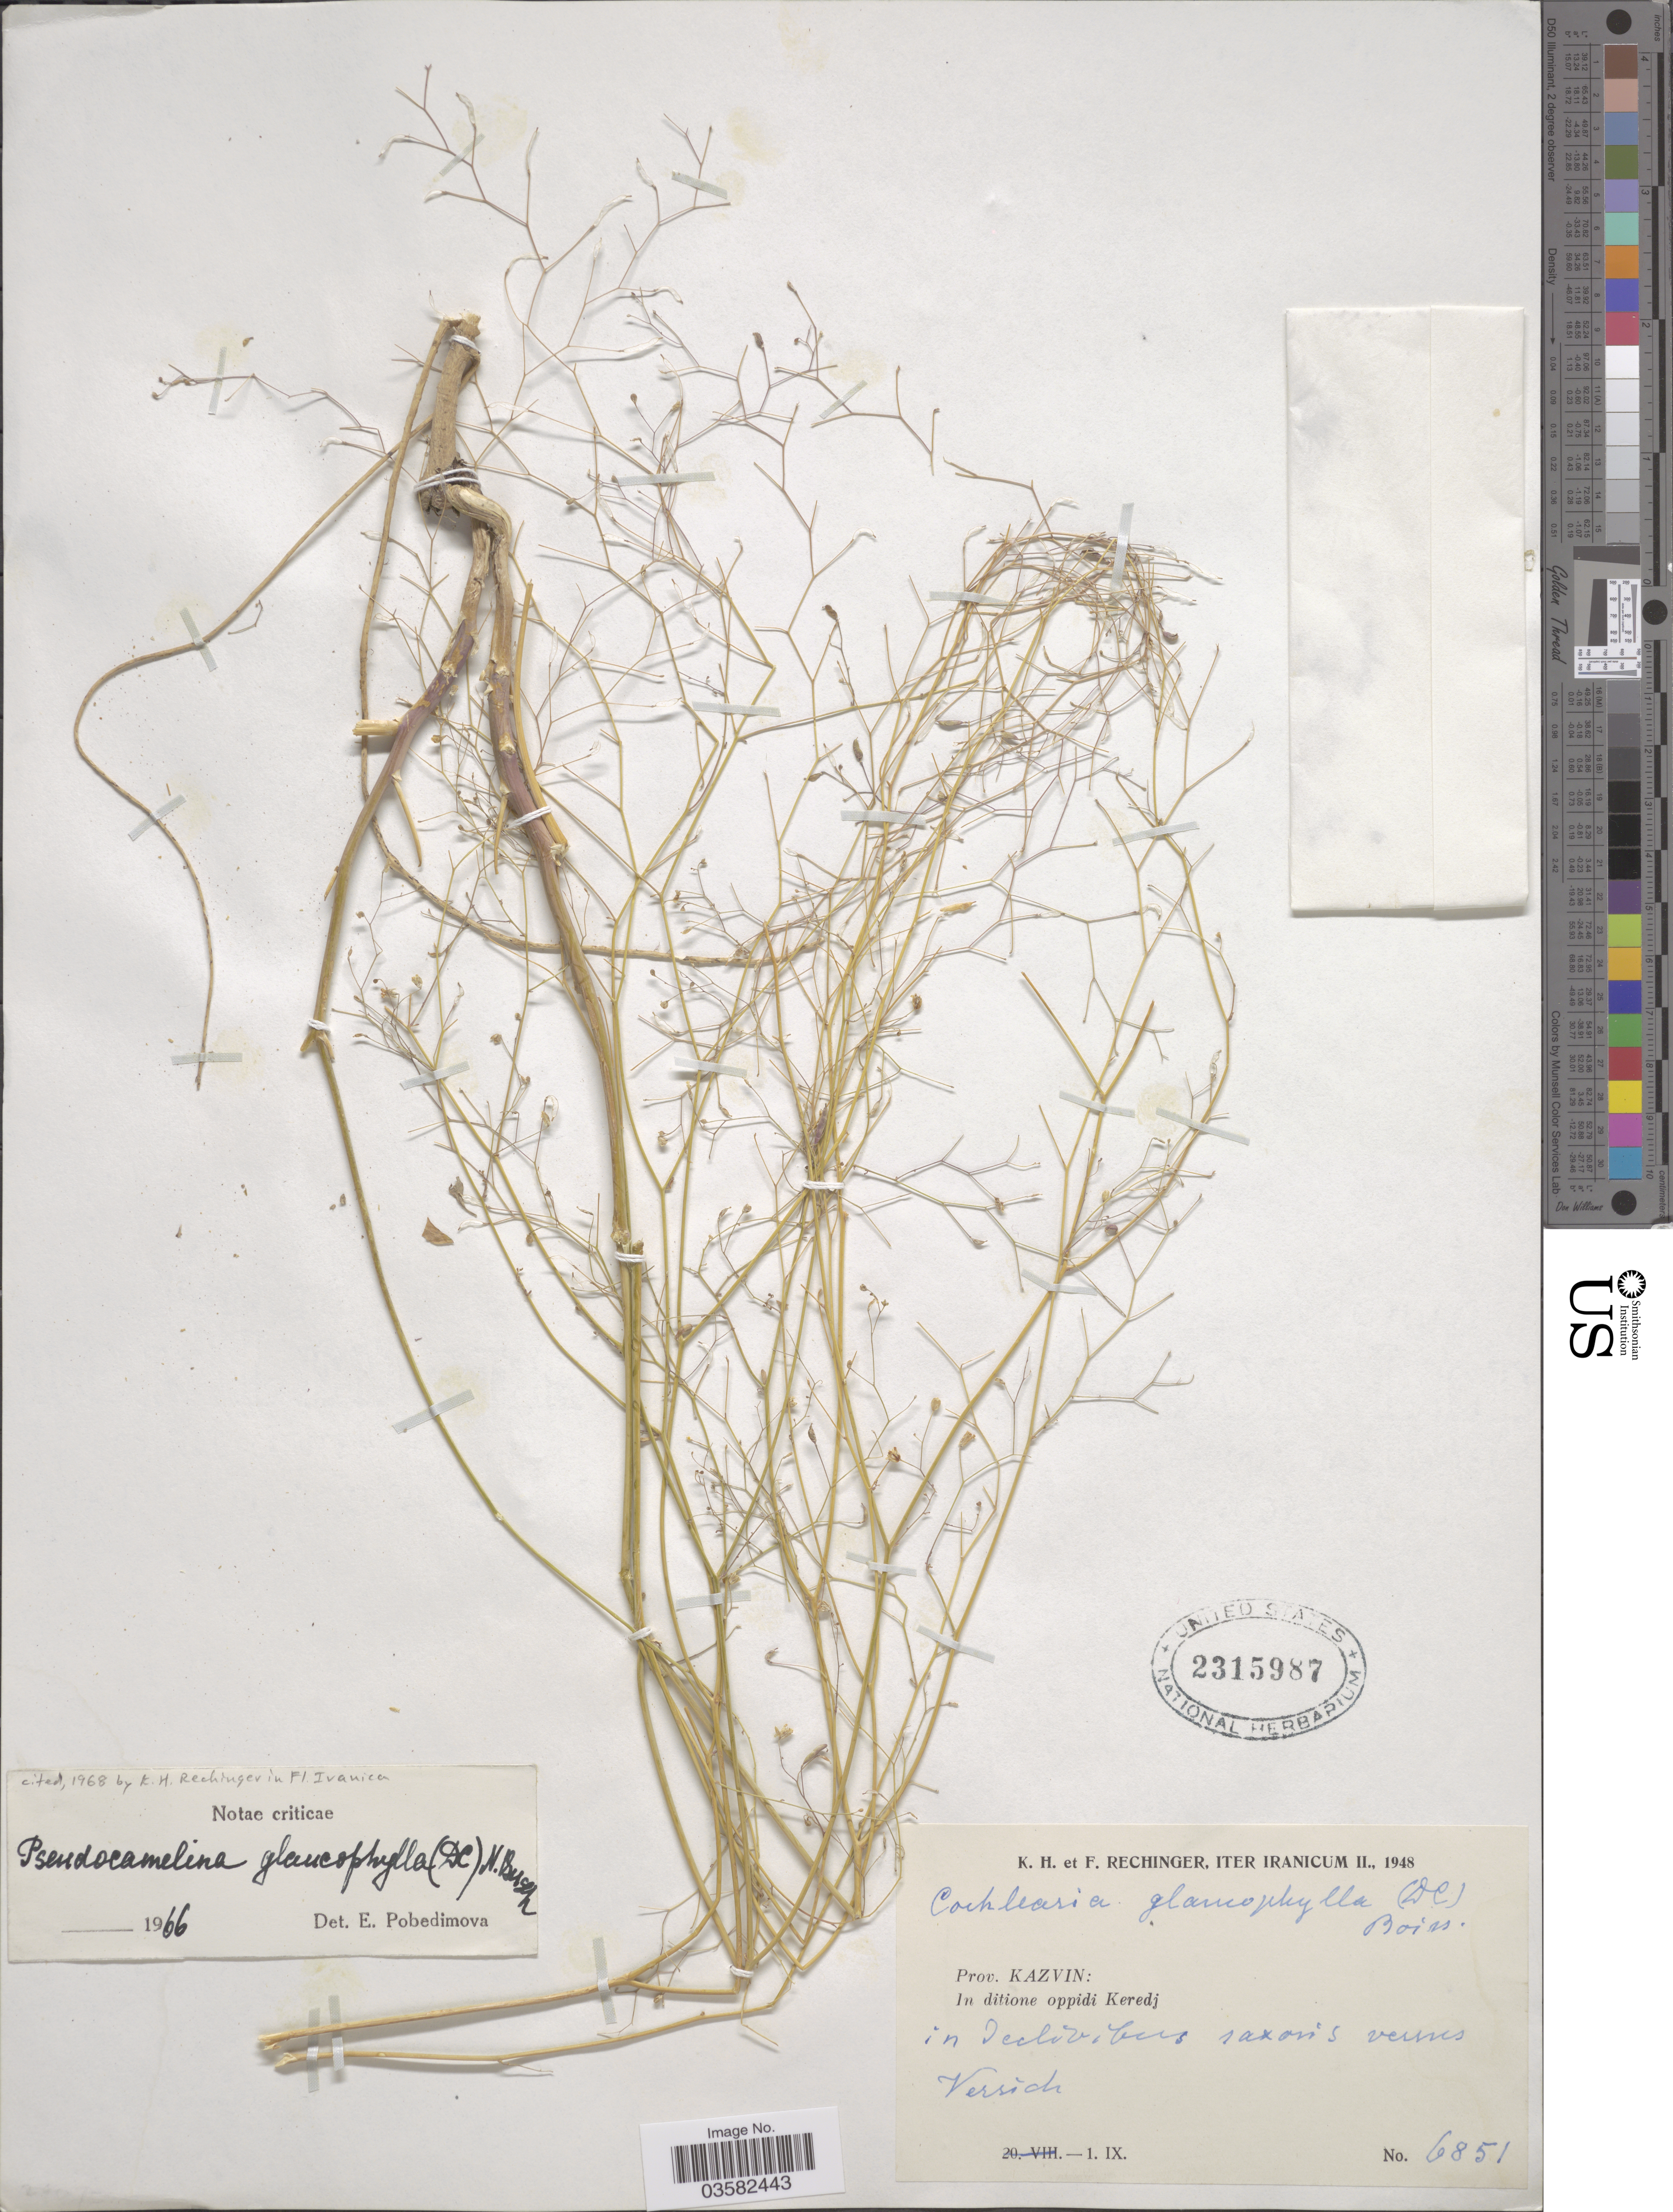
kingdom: Plantae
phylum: Tracheophyta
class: Magnoliopsida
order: Brassicales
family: Brassicaceae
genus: Pseudocamelina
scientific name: Pseudocamelina glaucophylla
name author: N. Busch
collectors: K. H. Rechinger & F. Rechinger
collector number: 6851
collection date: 1948-09-01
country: Iran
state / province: Qazvin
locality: Iter Iranicum II. Prov. Kazvin: In ditione oppidi Keredj in declivibus saxonis versus Versich.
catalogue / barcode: US 2315987